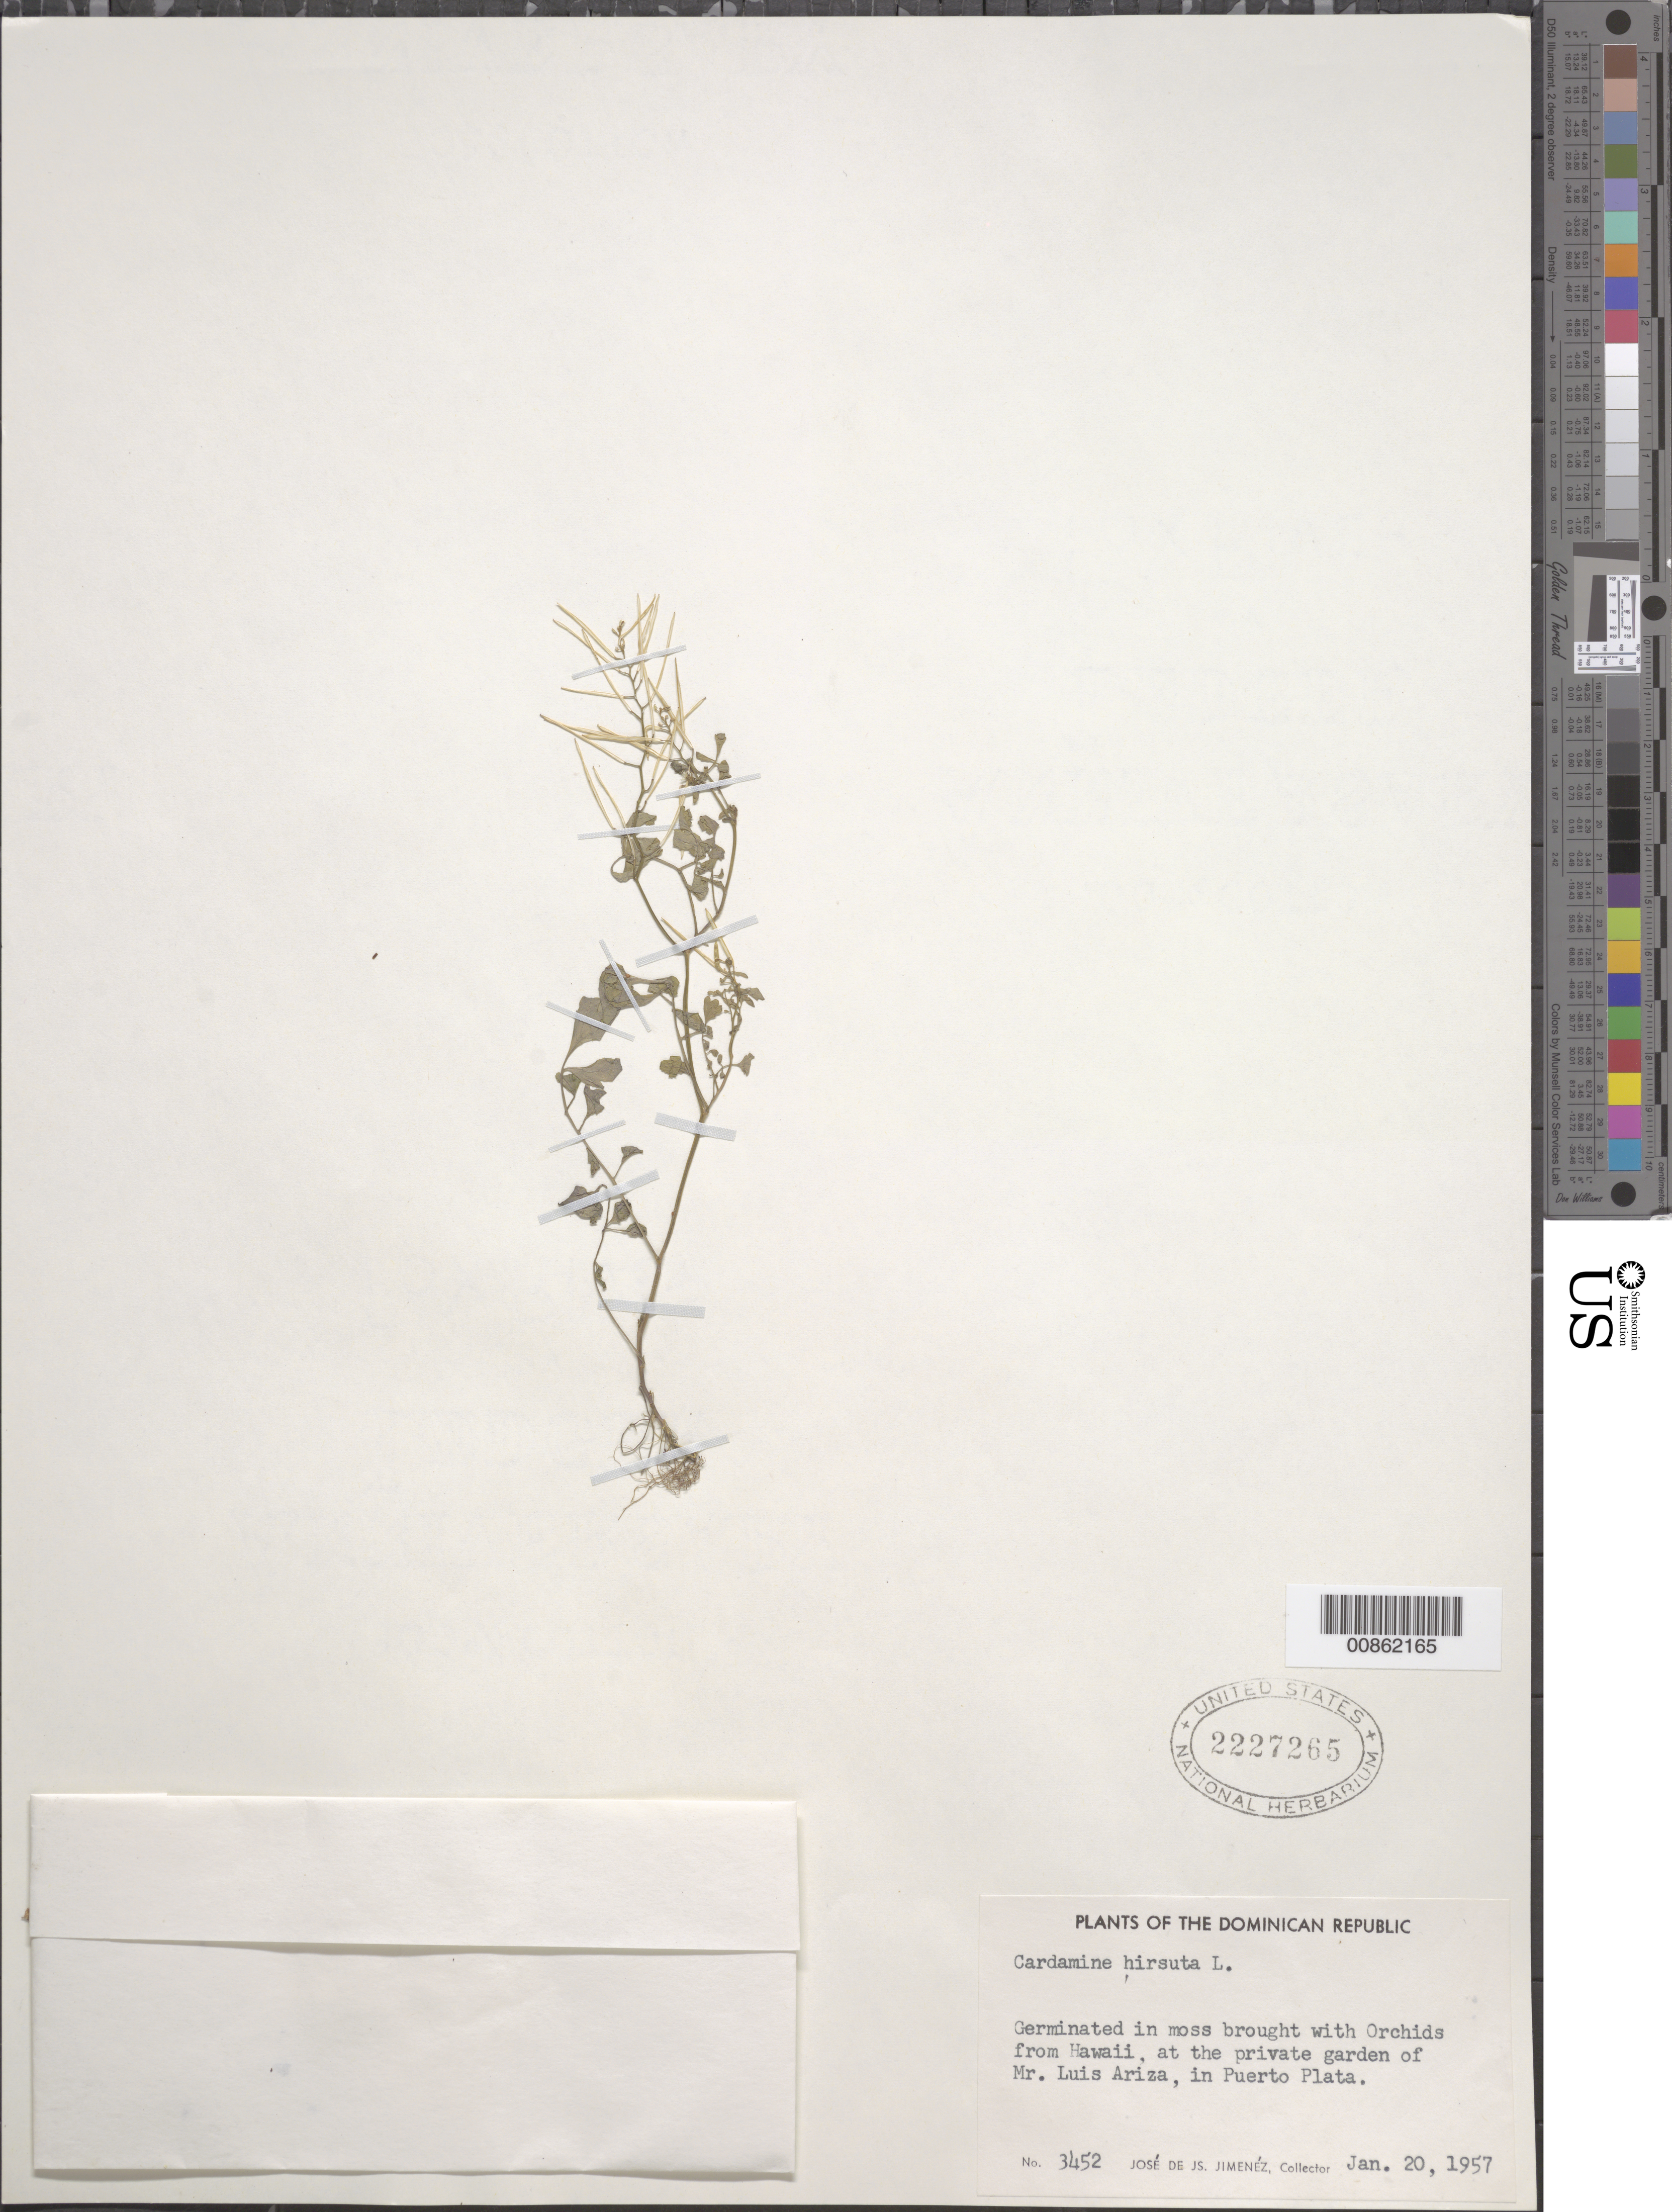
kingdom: Plantae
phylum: Tracheophyta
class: Magnoliopsida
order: Brassicales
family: Brassicaceae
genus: Cardamine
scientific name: Cardamine hirsuta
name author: L.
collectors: J. J. Jiménez Almonte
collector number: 3452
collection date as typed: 20 Jan 1957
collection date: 1957-01-20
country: Dominican Republic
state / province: Puerto Plata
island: Hispaniola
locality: Private garden of Mr. Luis Ariza, Puerto Plata.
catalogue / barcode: US 2227265